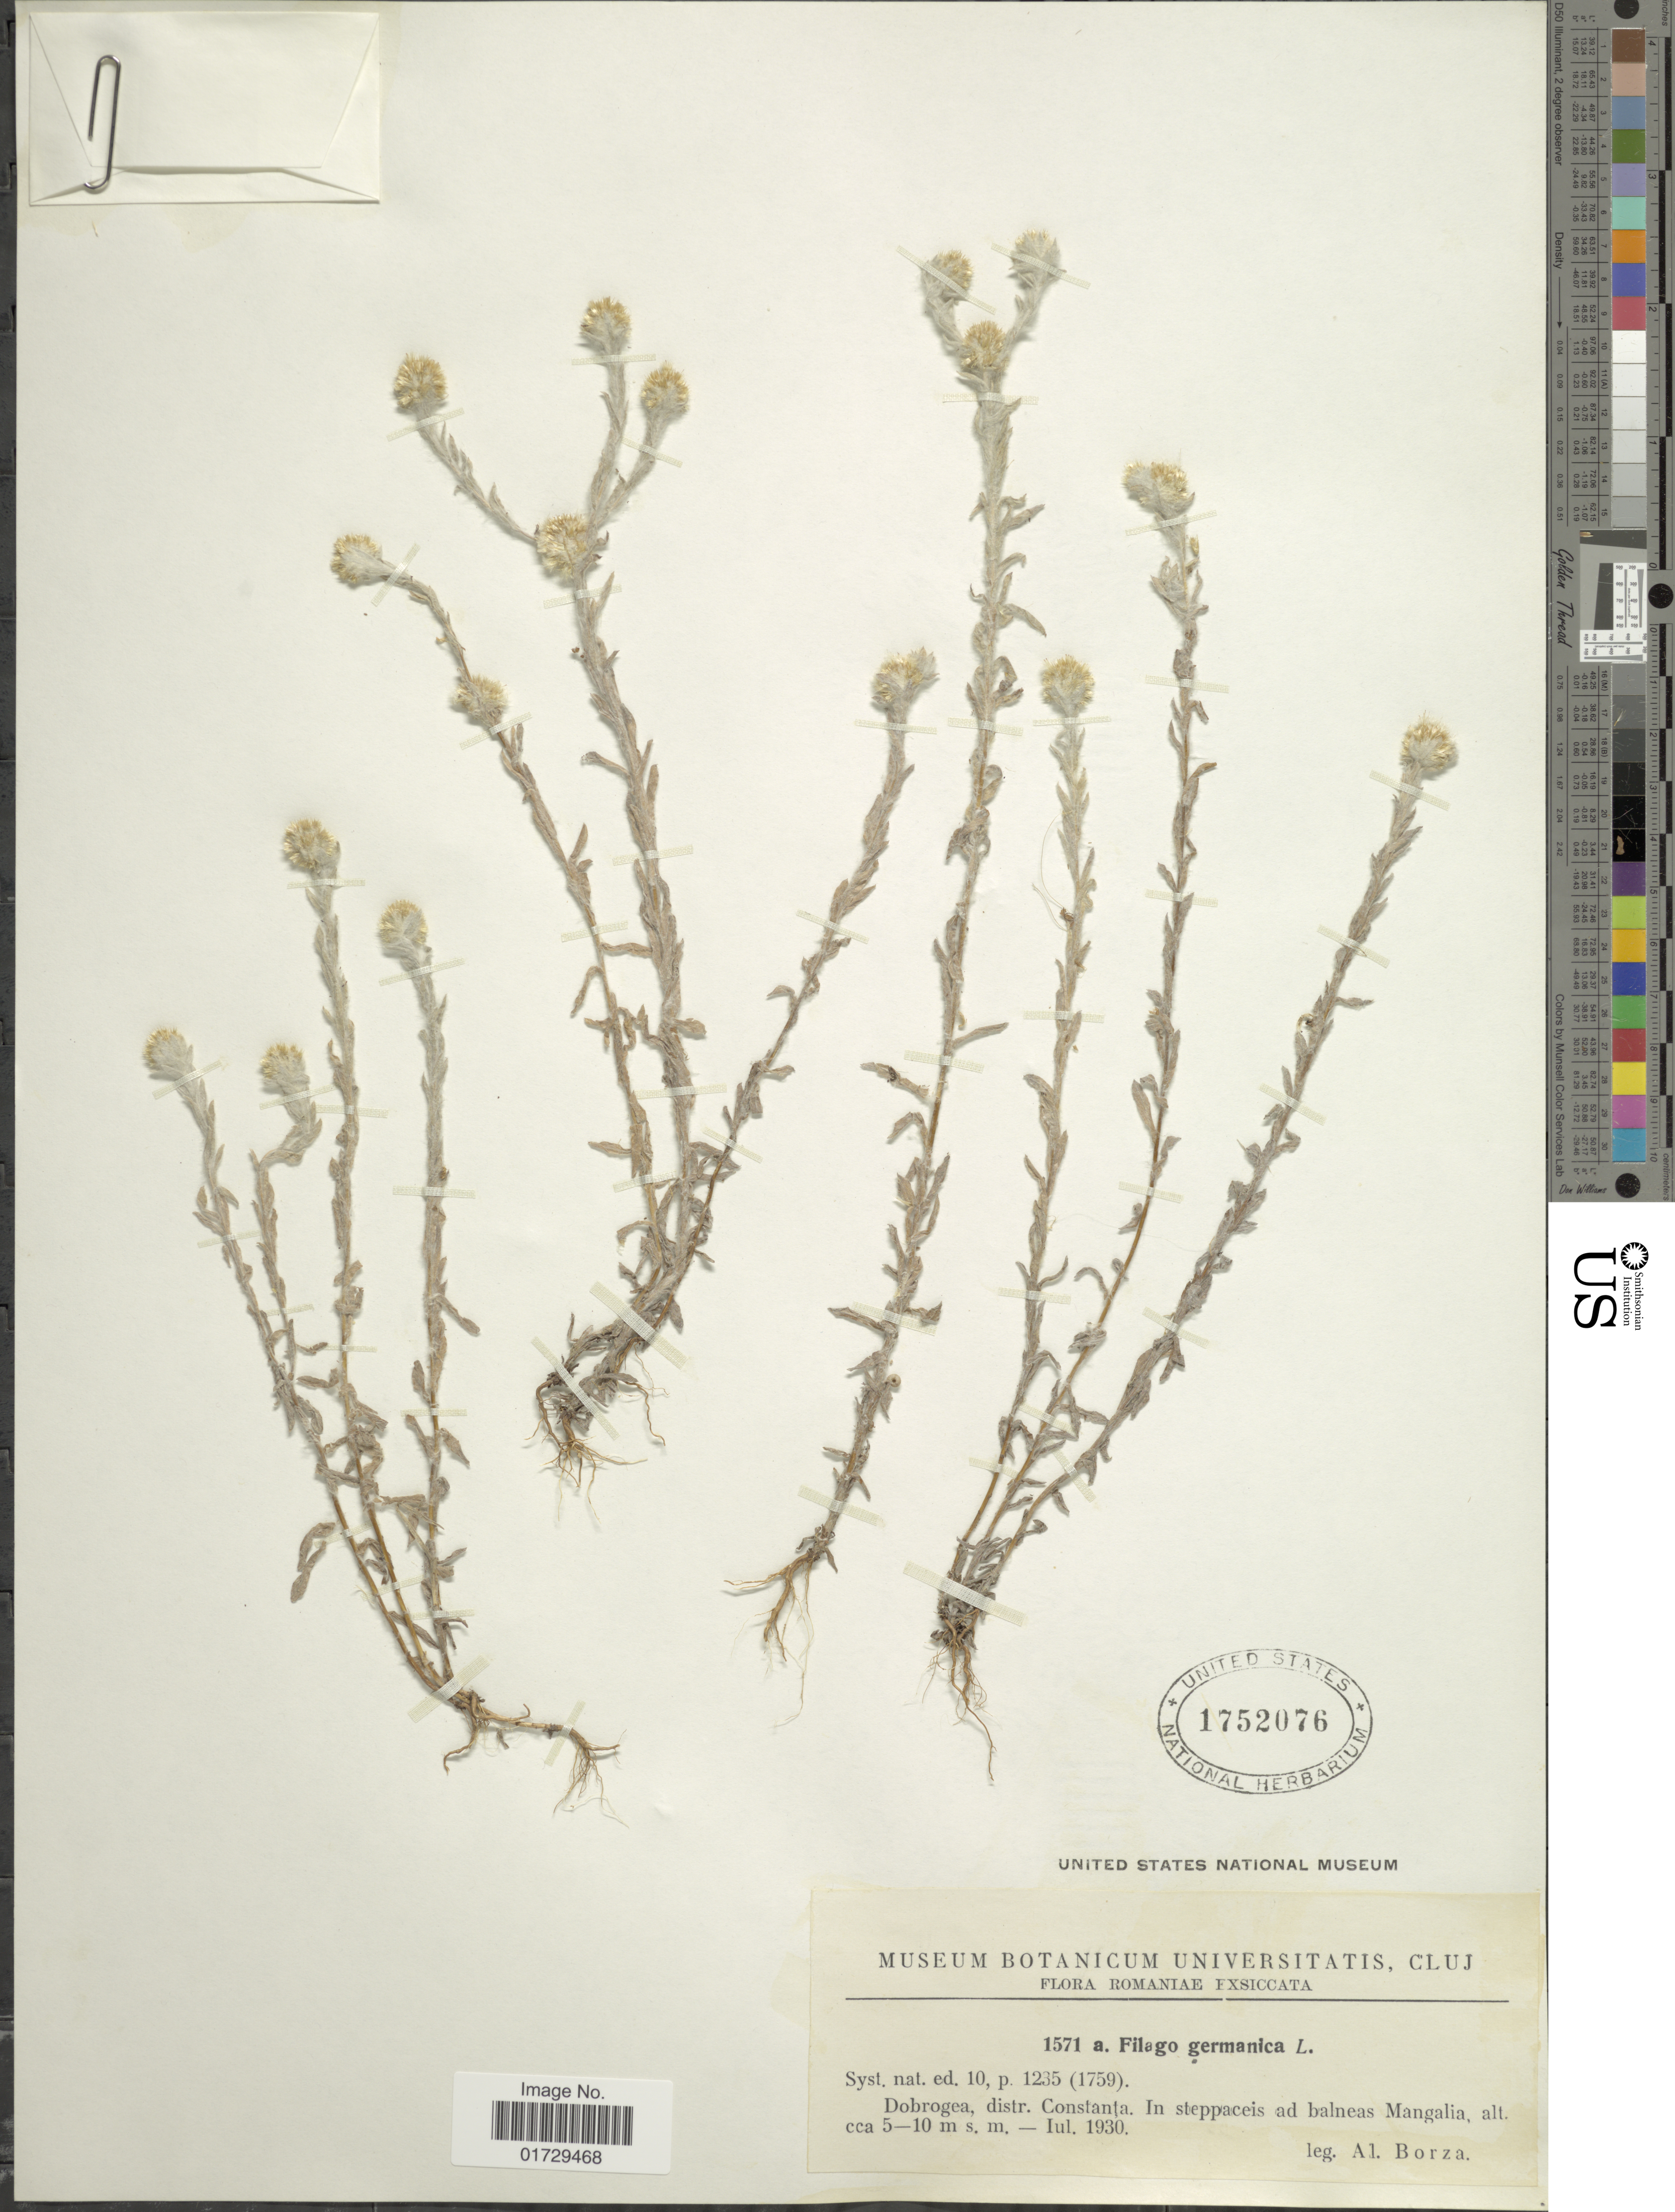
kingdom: Plantae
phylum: Tracheophyta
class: Magnoliopsida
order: Asterales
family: Asteraceae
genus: Filago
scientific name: Filago germanica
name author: (L.) Huds.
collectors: A. Borza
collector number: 1571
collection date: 1930-07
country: Romania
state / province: Constanta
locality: Dobrogea. In steppaceis ad balneas Mangalia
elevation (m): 5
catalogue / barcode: US 1752076